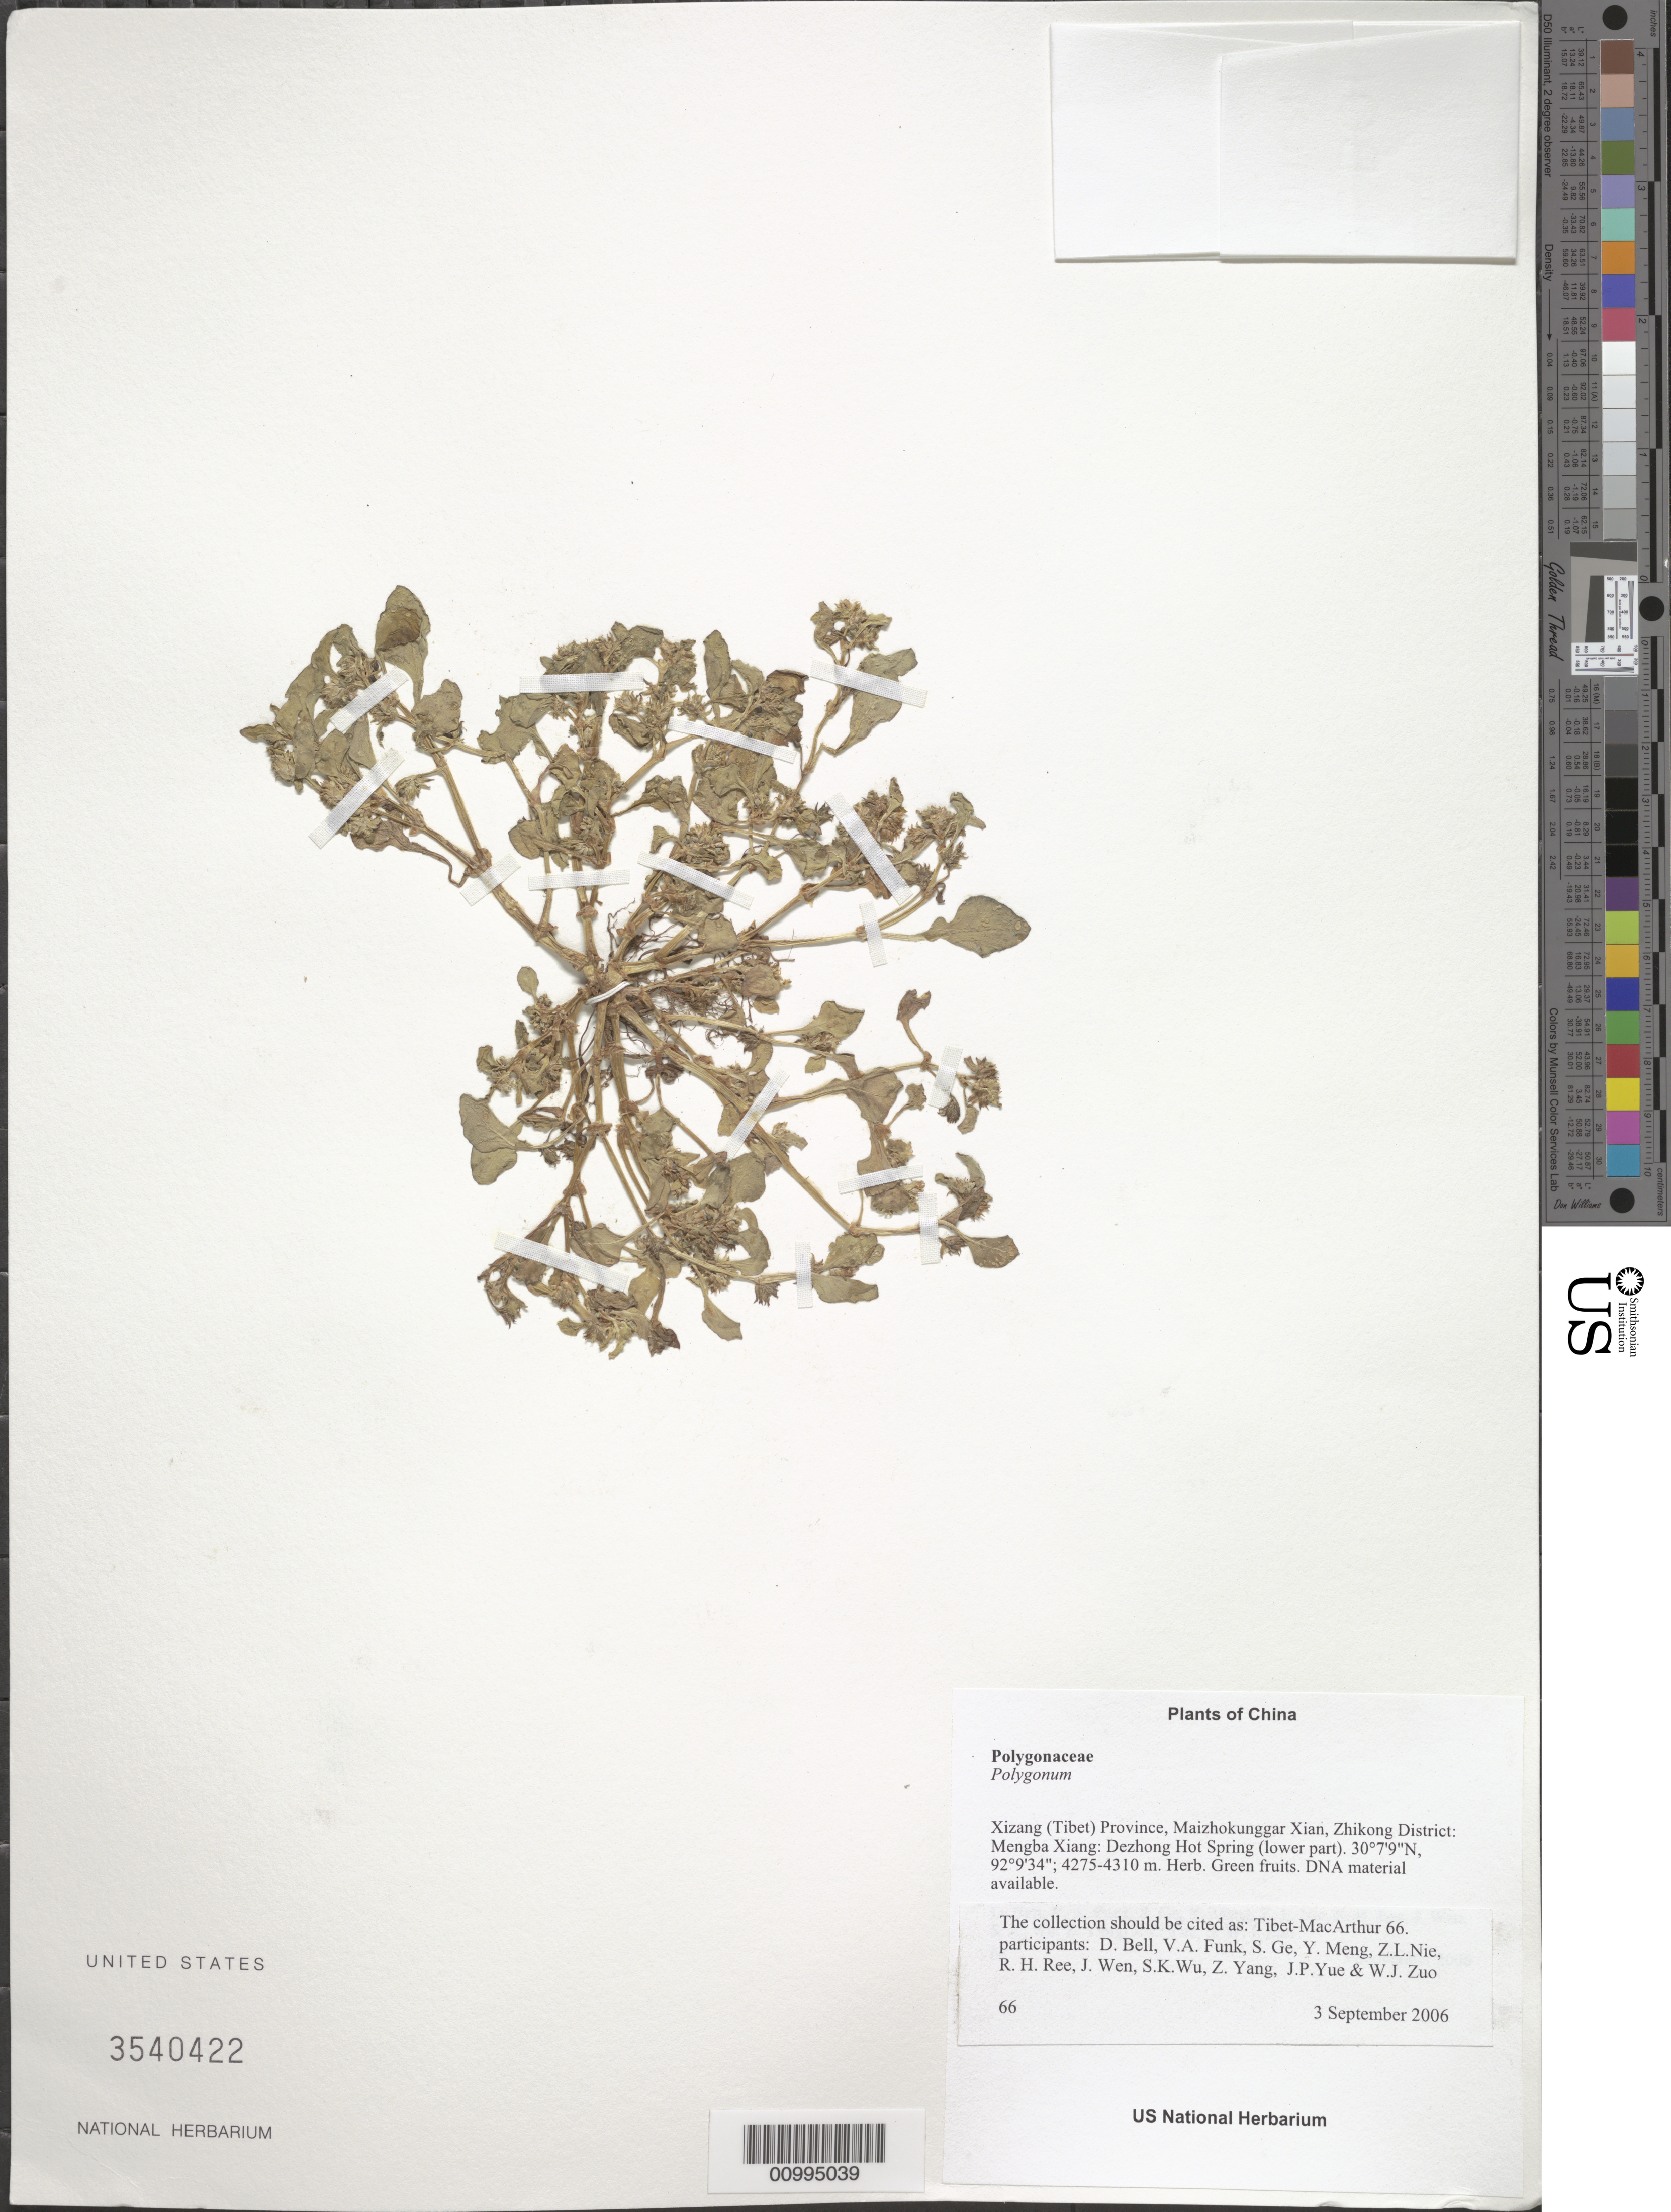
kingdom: Plantae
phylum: Tracheophyta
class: Magnoliopsida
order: Caryophyllales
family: Polygonaceae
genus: Polygonum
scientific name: Polygonum sp.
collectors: Tibet-MacArthur, D. A. Bell, V. Funk, S. Ge, Y. Meng, Z. Nie, R. Ree, J. Wen, S. K. Wu, Z. Yang, J. Yue & W. Zuo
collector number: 66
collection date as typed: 03 Sep 2006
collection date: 2006-09-03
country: China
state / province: Xizang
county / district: Maizhokunggar Xian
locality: Zhikong District: Mengba Xiang:Dezhong Hot Spring (lower part).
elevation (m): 4275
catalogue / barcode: US 3540422